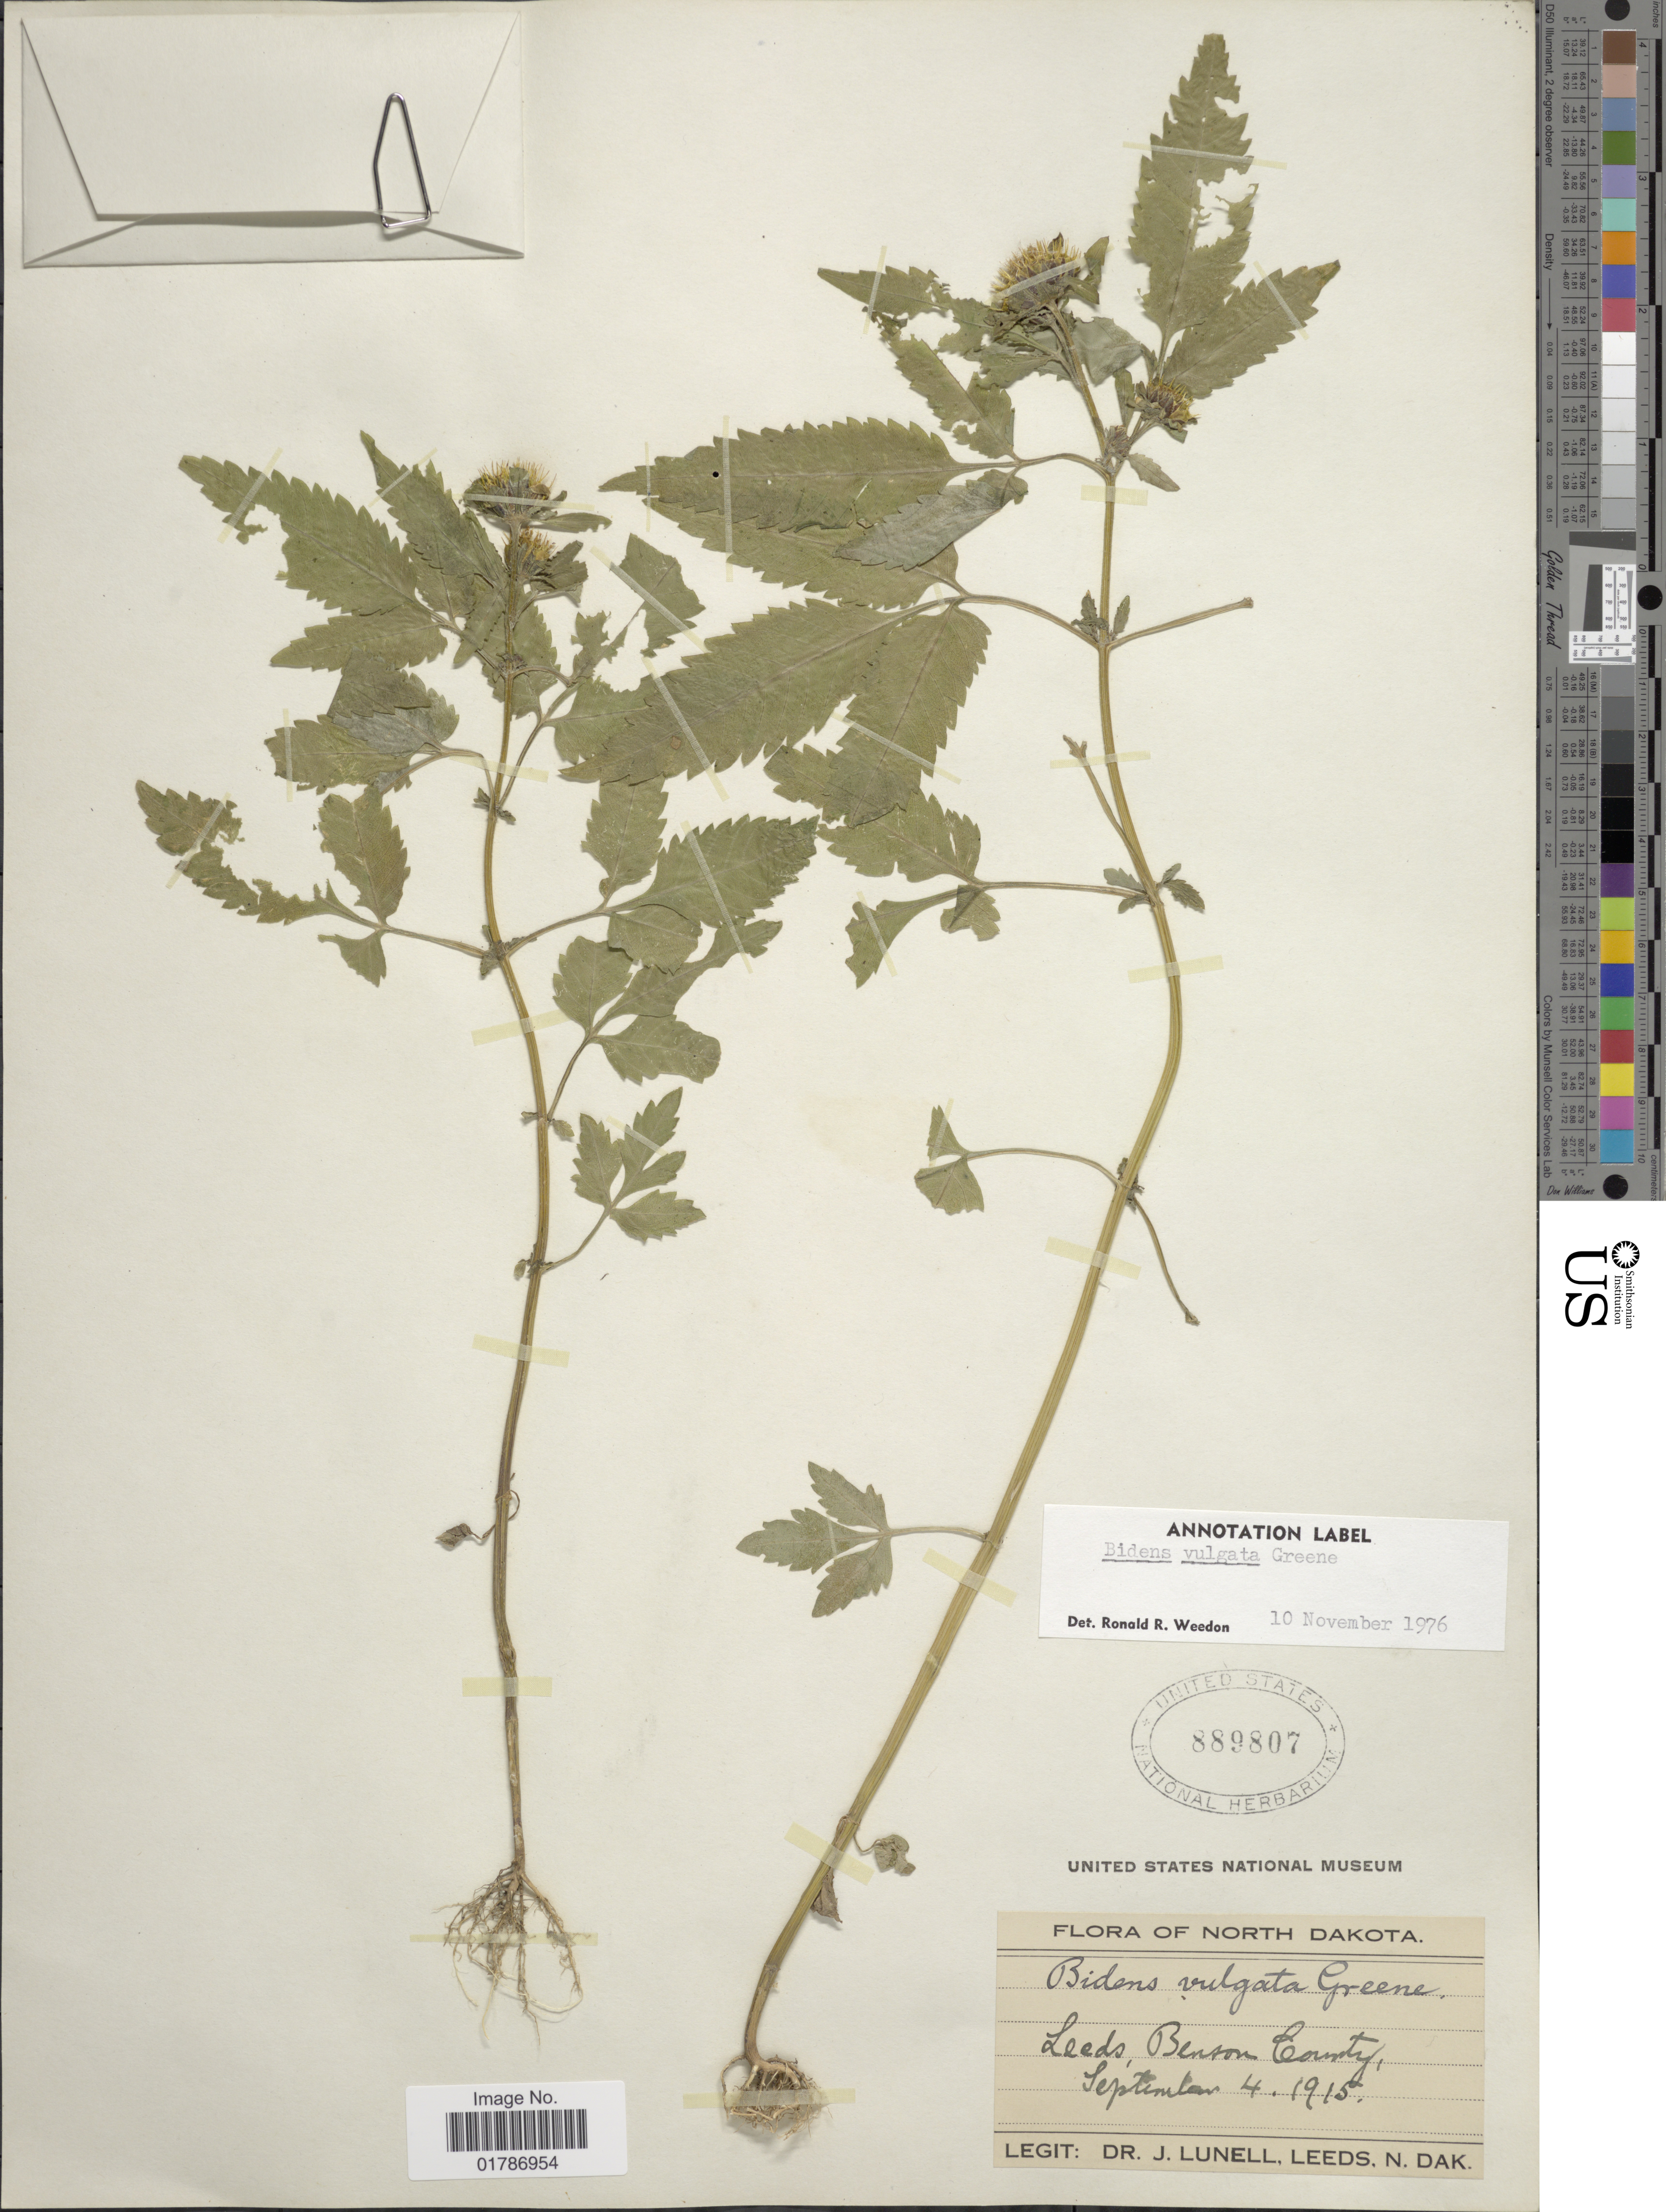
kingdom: Plantae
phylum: Tracheophyta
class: Magnoliopsida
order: Asterales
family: Asteraceae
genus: Bidens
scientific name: Bidens vulgata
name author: Greene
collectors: J. Lunell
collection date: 1915-09-04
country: United States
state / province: North Dakota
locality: Leeds, Benson County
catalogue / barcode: US 889807